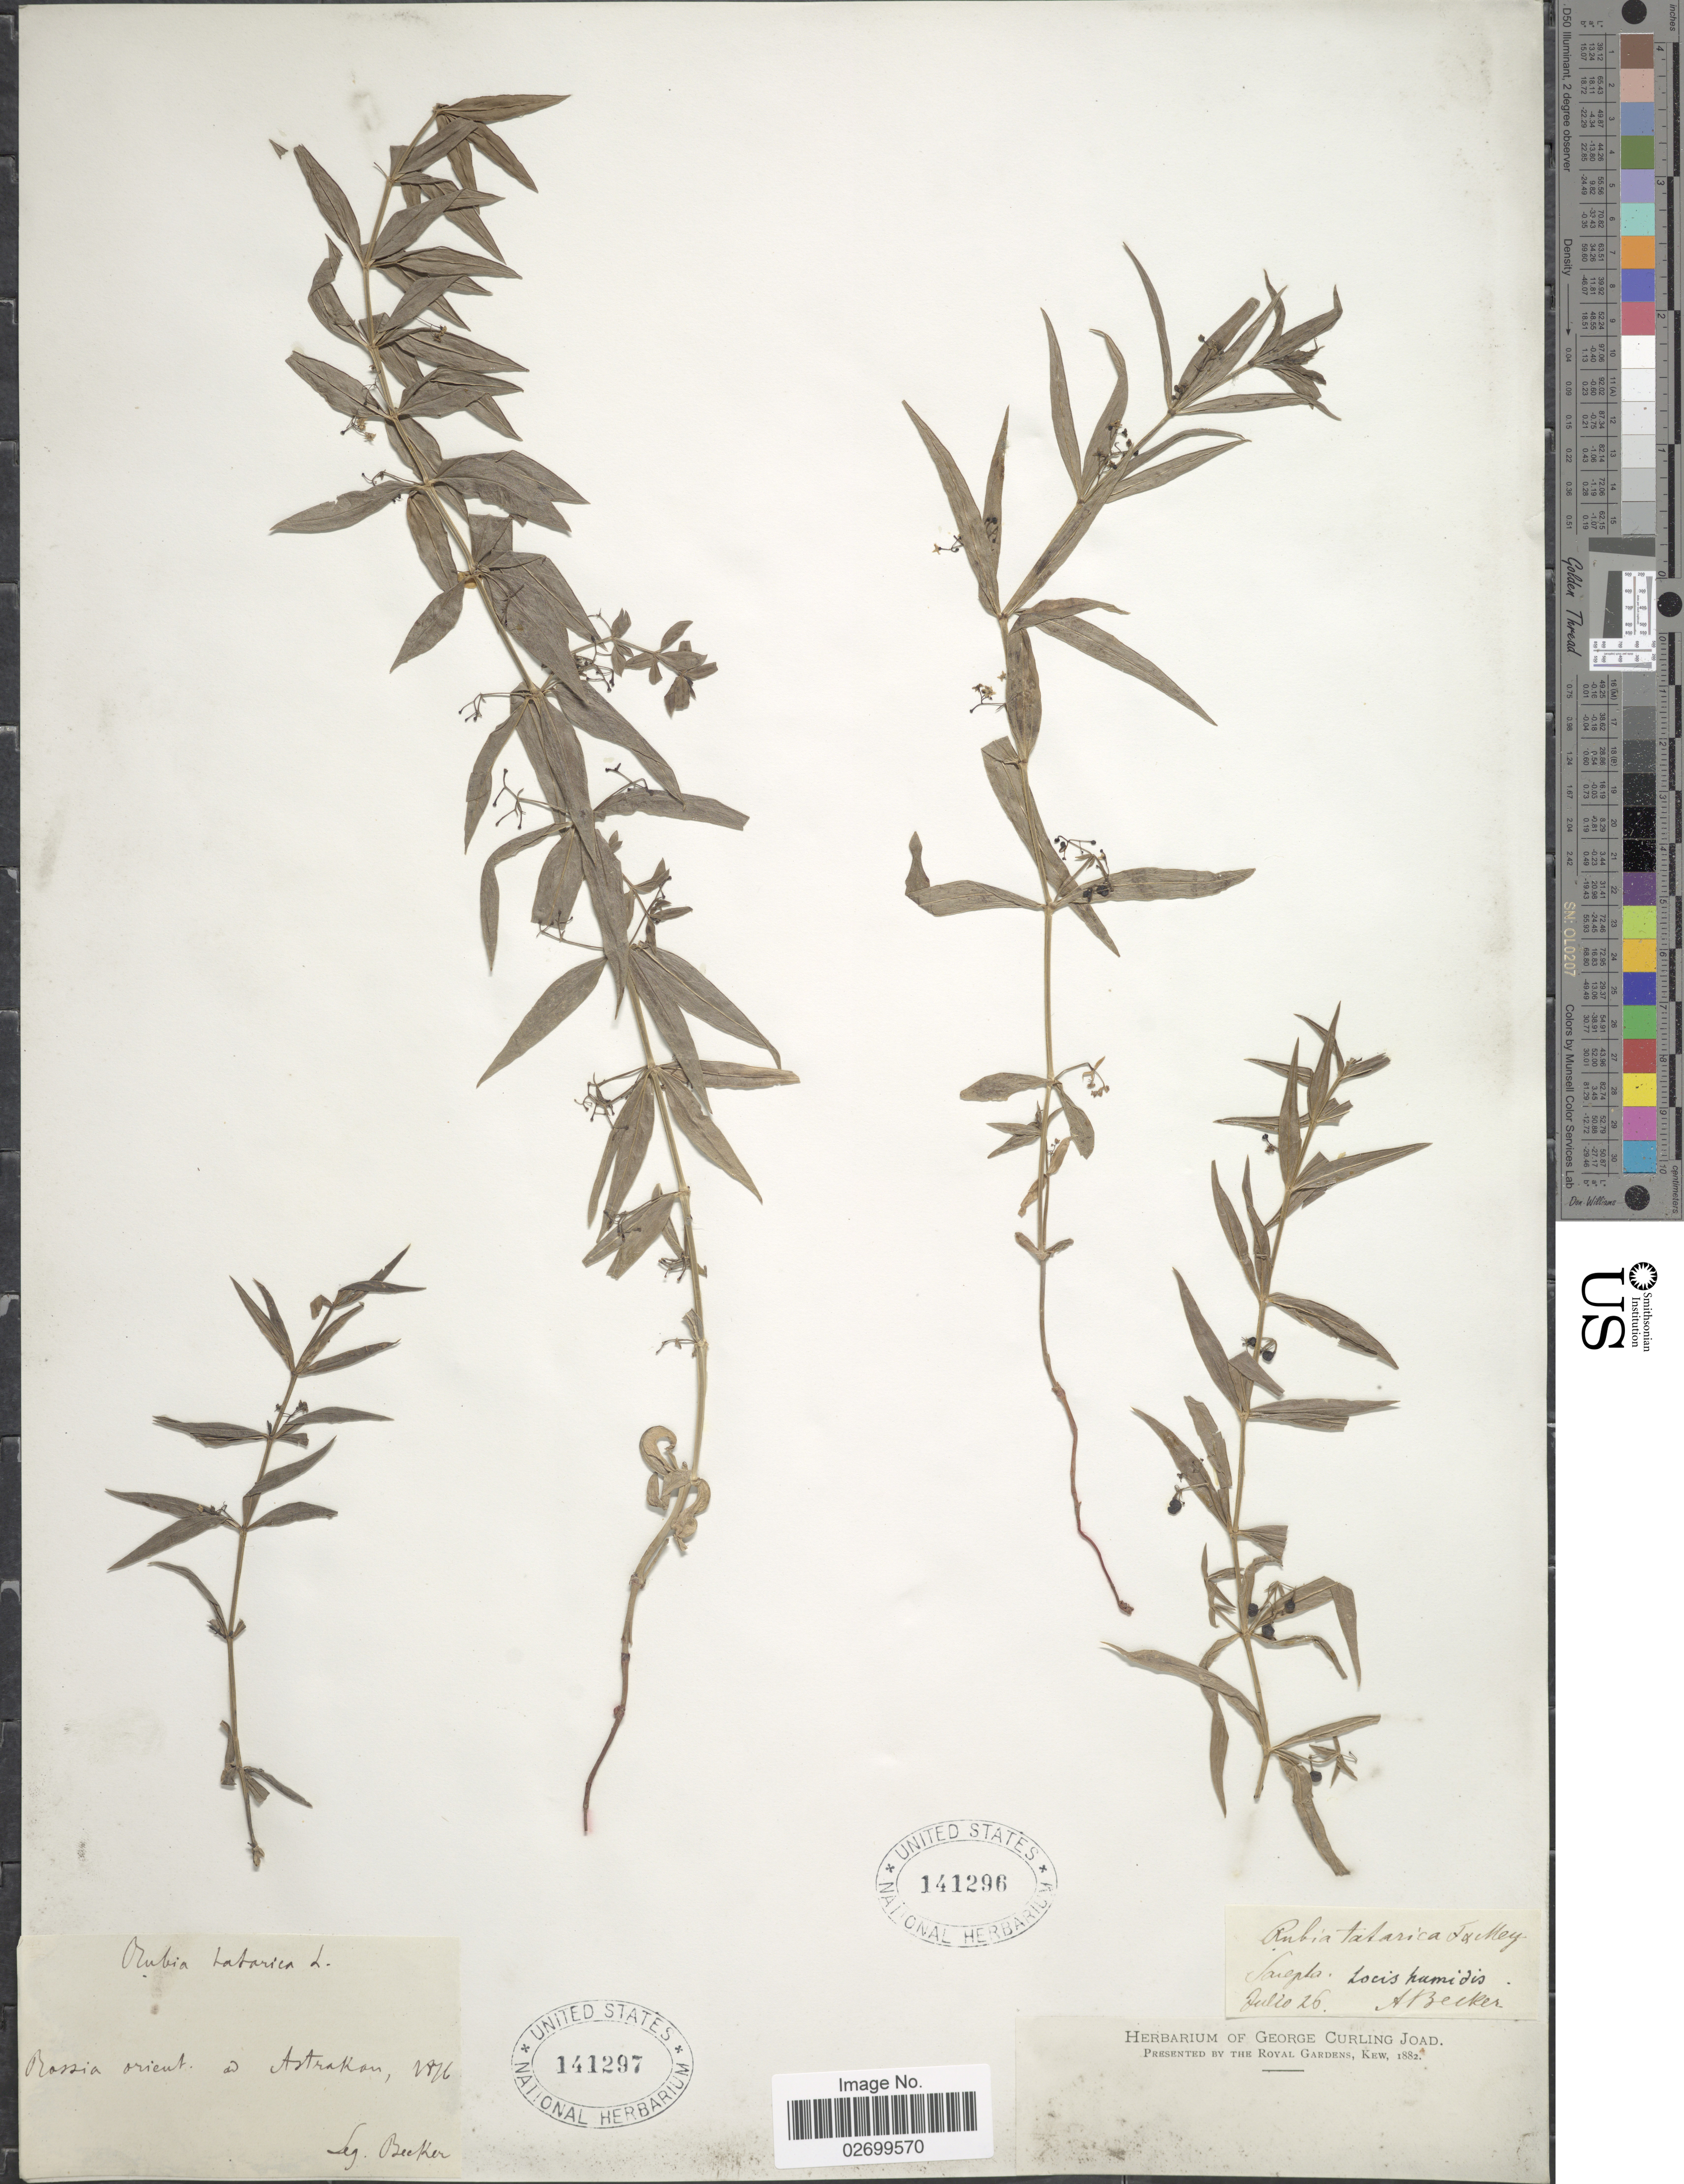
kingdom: Plantae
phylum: Tracheophyta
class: Magnoliopsida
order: Gentianales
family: Rubiaceae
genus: Rubia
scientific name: Rubia tatarica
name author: (Trevir.) F. Schmidt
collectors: A. Becker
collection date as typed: Transcribed d/m/y: /7/26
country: Russian Federation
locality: Sarepta locis humidis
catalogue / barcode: US 141296-2